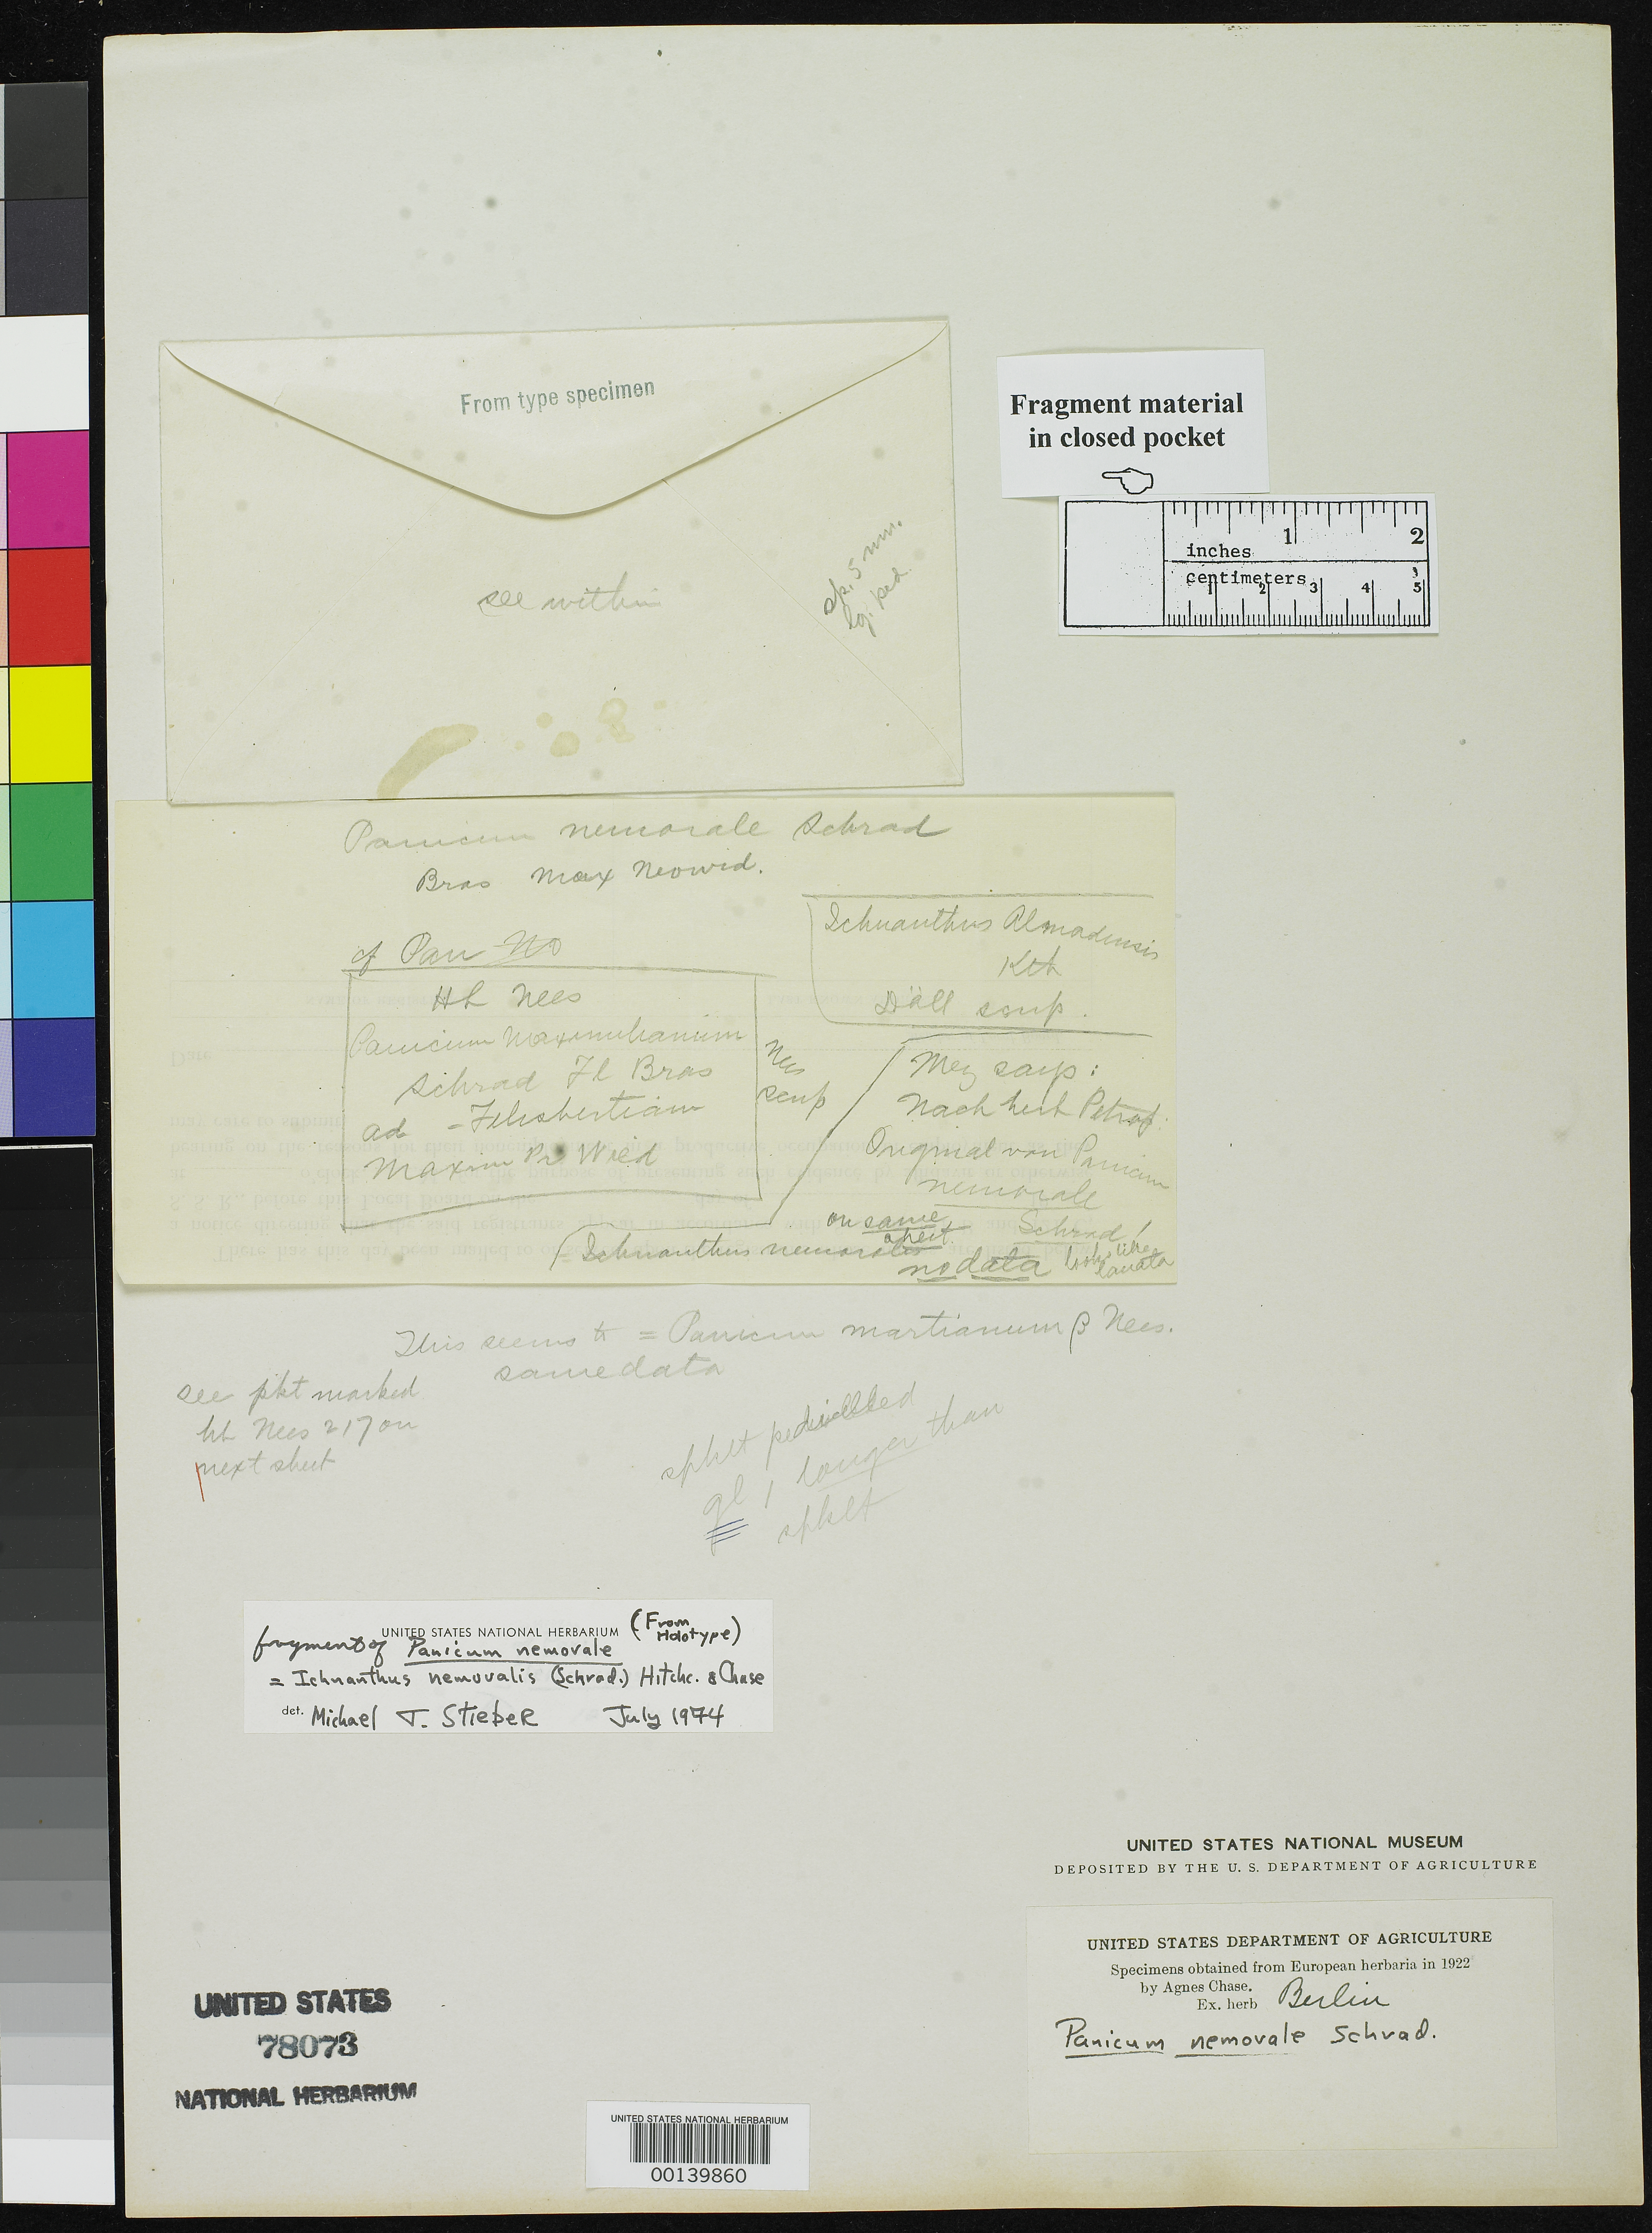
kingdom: Plantae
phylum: Tracheophyta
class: Liliopsida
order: Poales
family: Poaceae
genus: Panicum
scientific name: Panicum nemorale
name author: Schrad. ex Schult. in Roem. & Schult.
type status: Type Fragment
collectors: M. Neuwied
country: Brazil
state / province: Minas Gerais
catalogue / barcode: US 78073